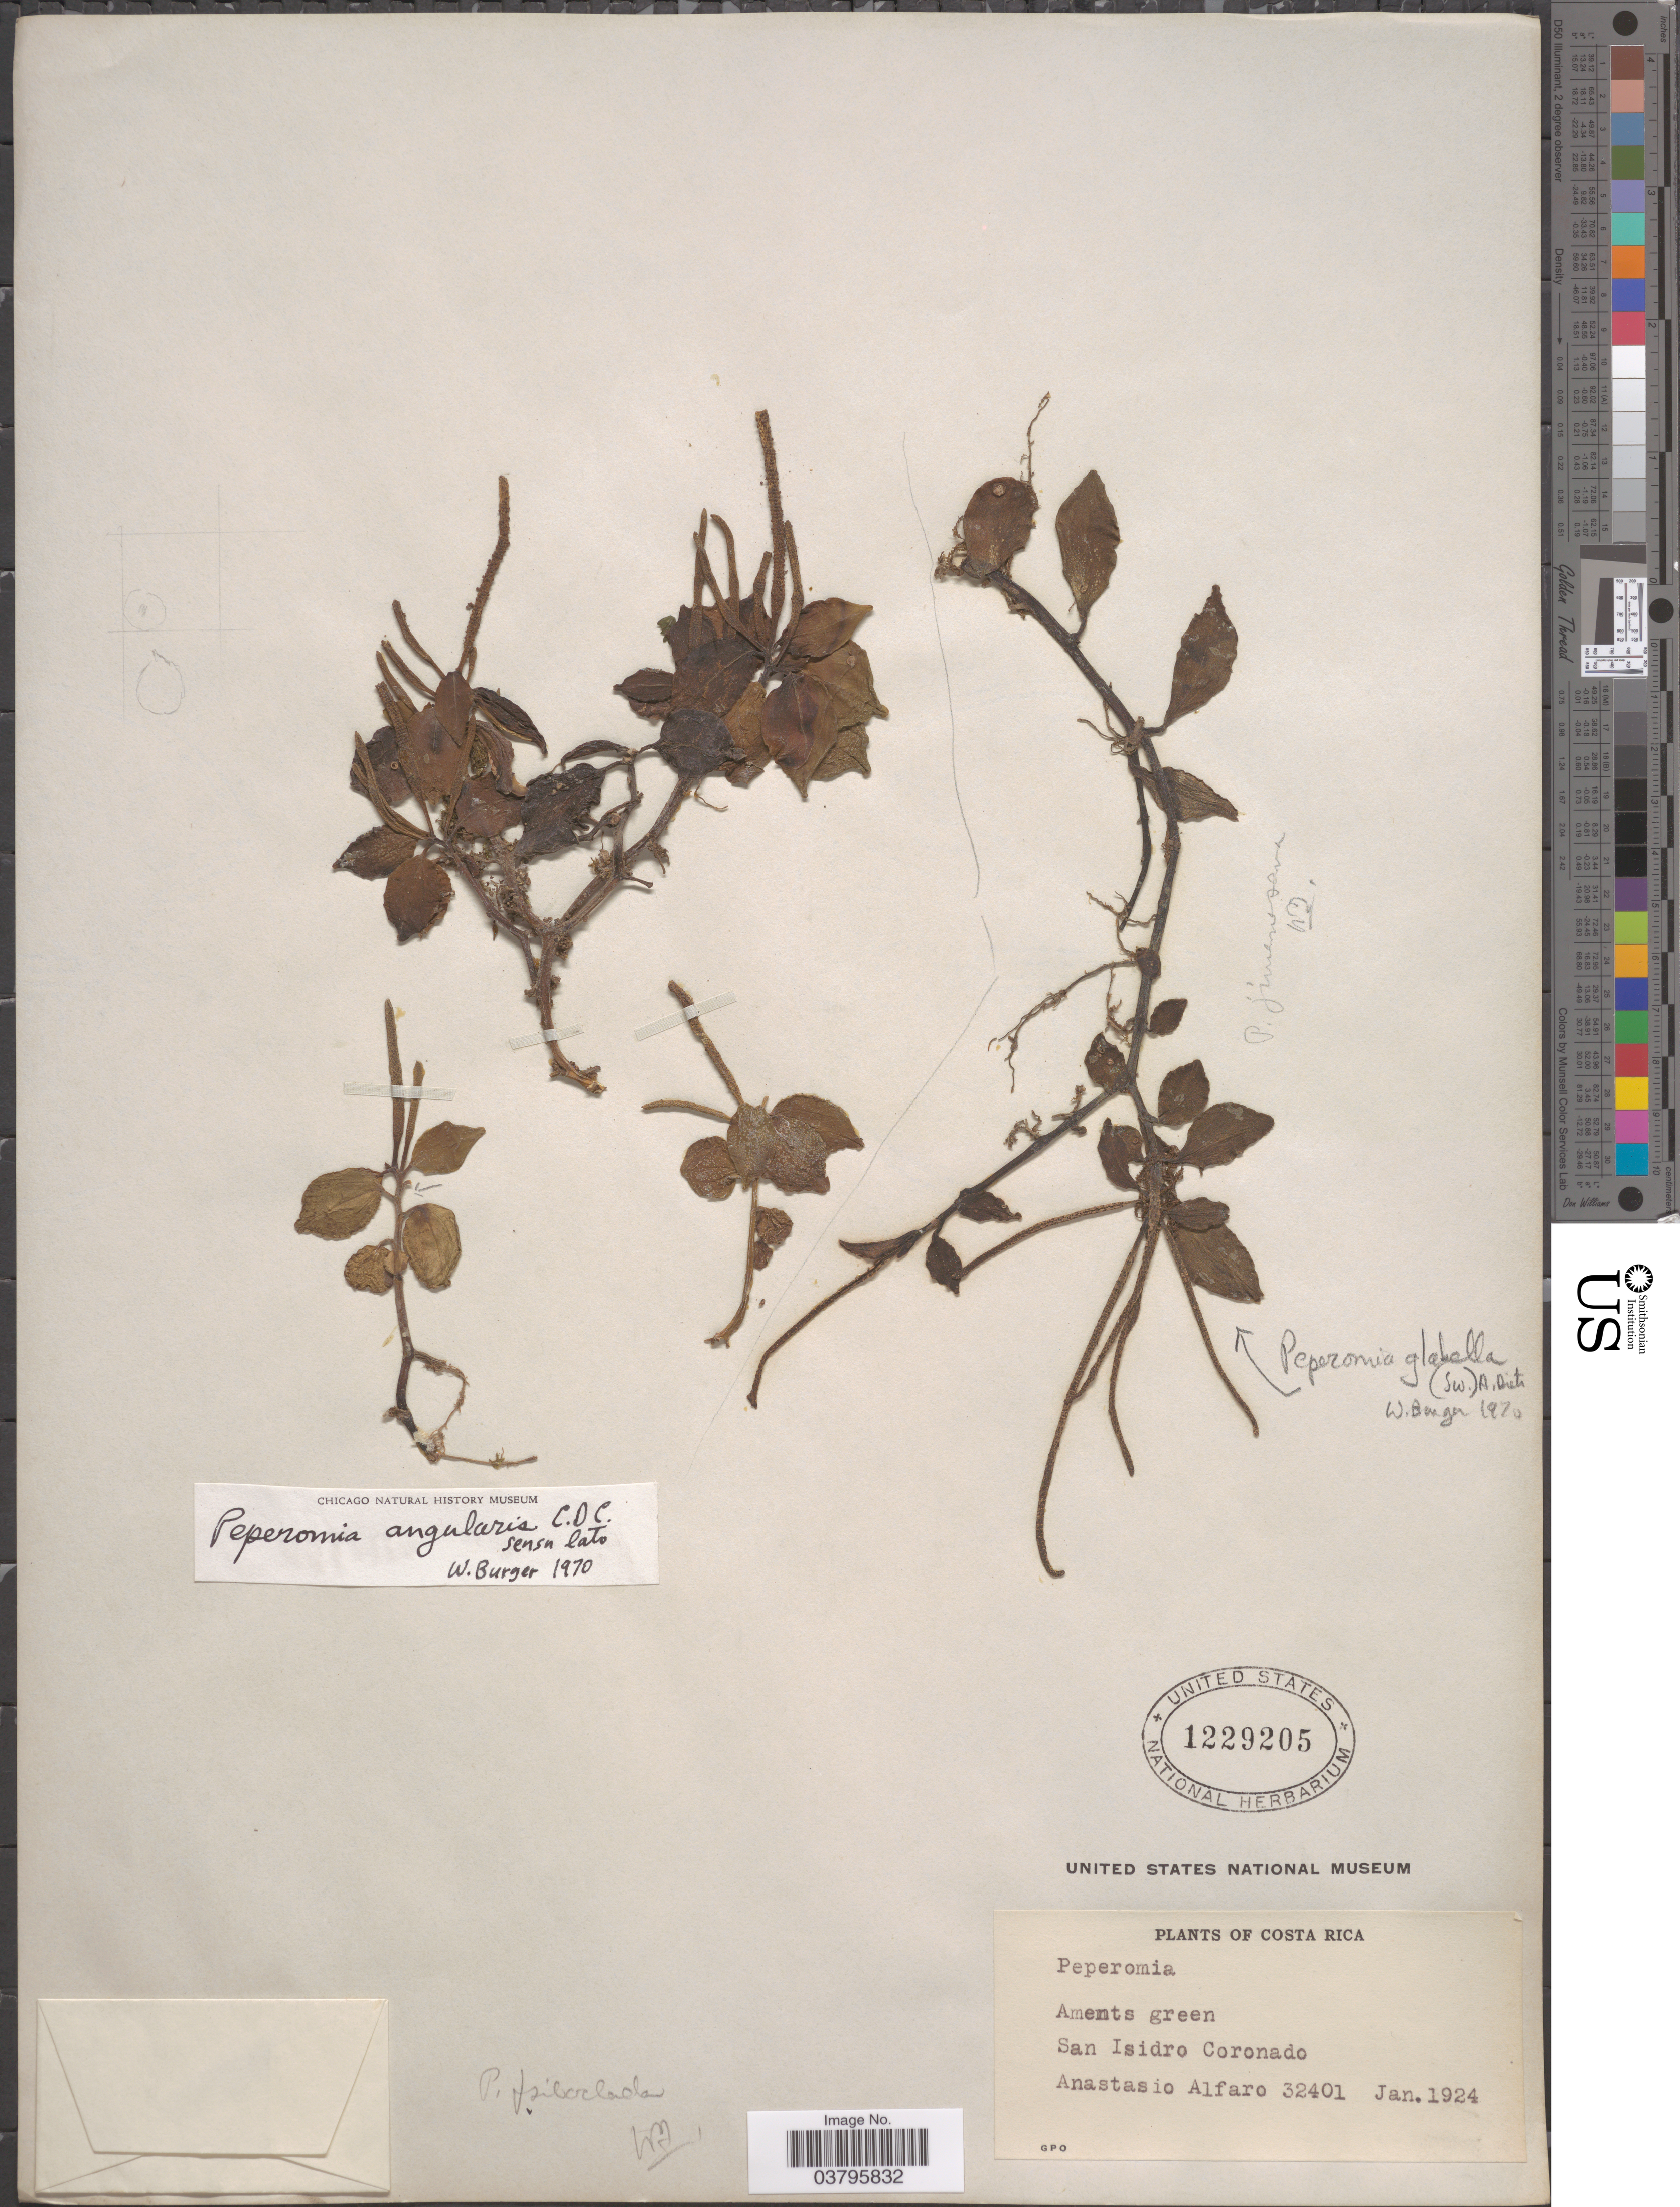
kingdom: Plantae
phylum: Tracheophyta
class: Magnoliopsida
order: Piperales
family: Piperaceae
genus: Peperomia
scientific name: Peperomia san-joseana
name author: C. DC.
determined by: Jiménez, José Estaban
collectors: A. Alfaro Gonzalez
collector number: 32401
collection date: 1924-01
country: Costa Rica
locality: San Isidro Coronado.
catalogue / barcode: US 1229205